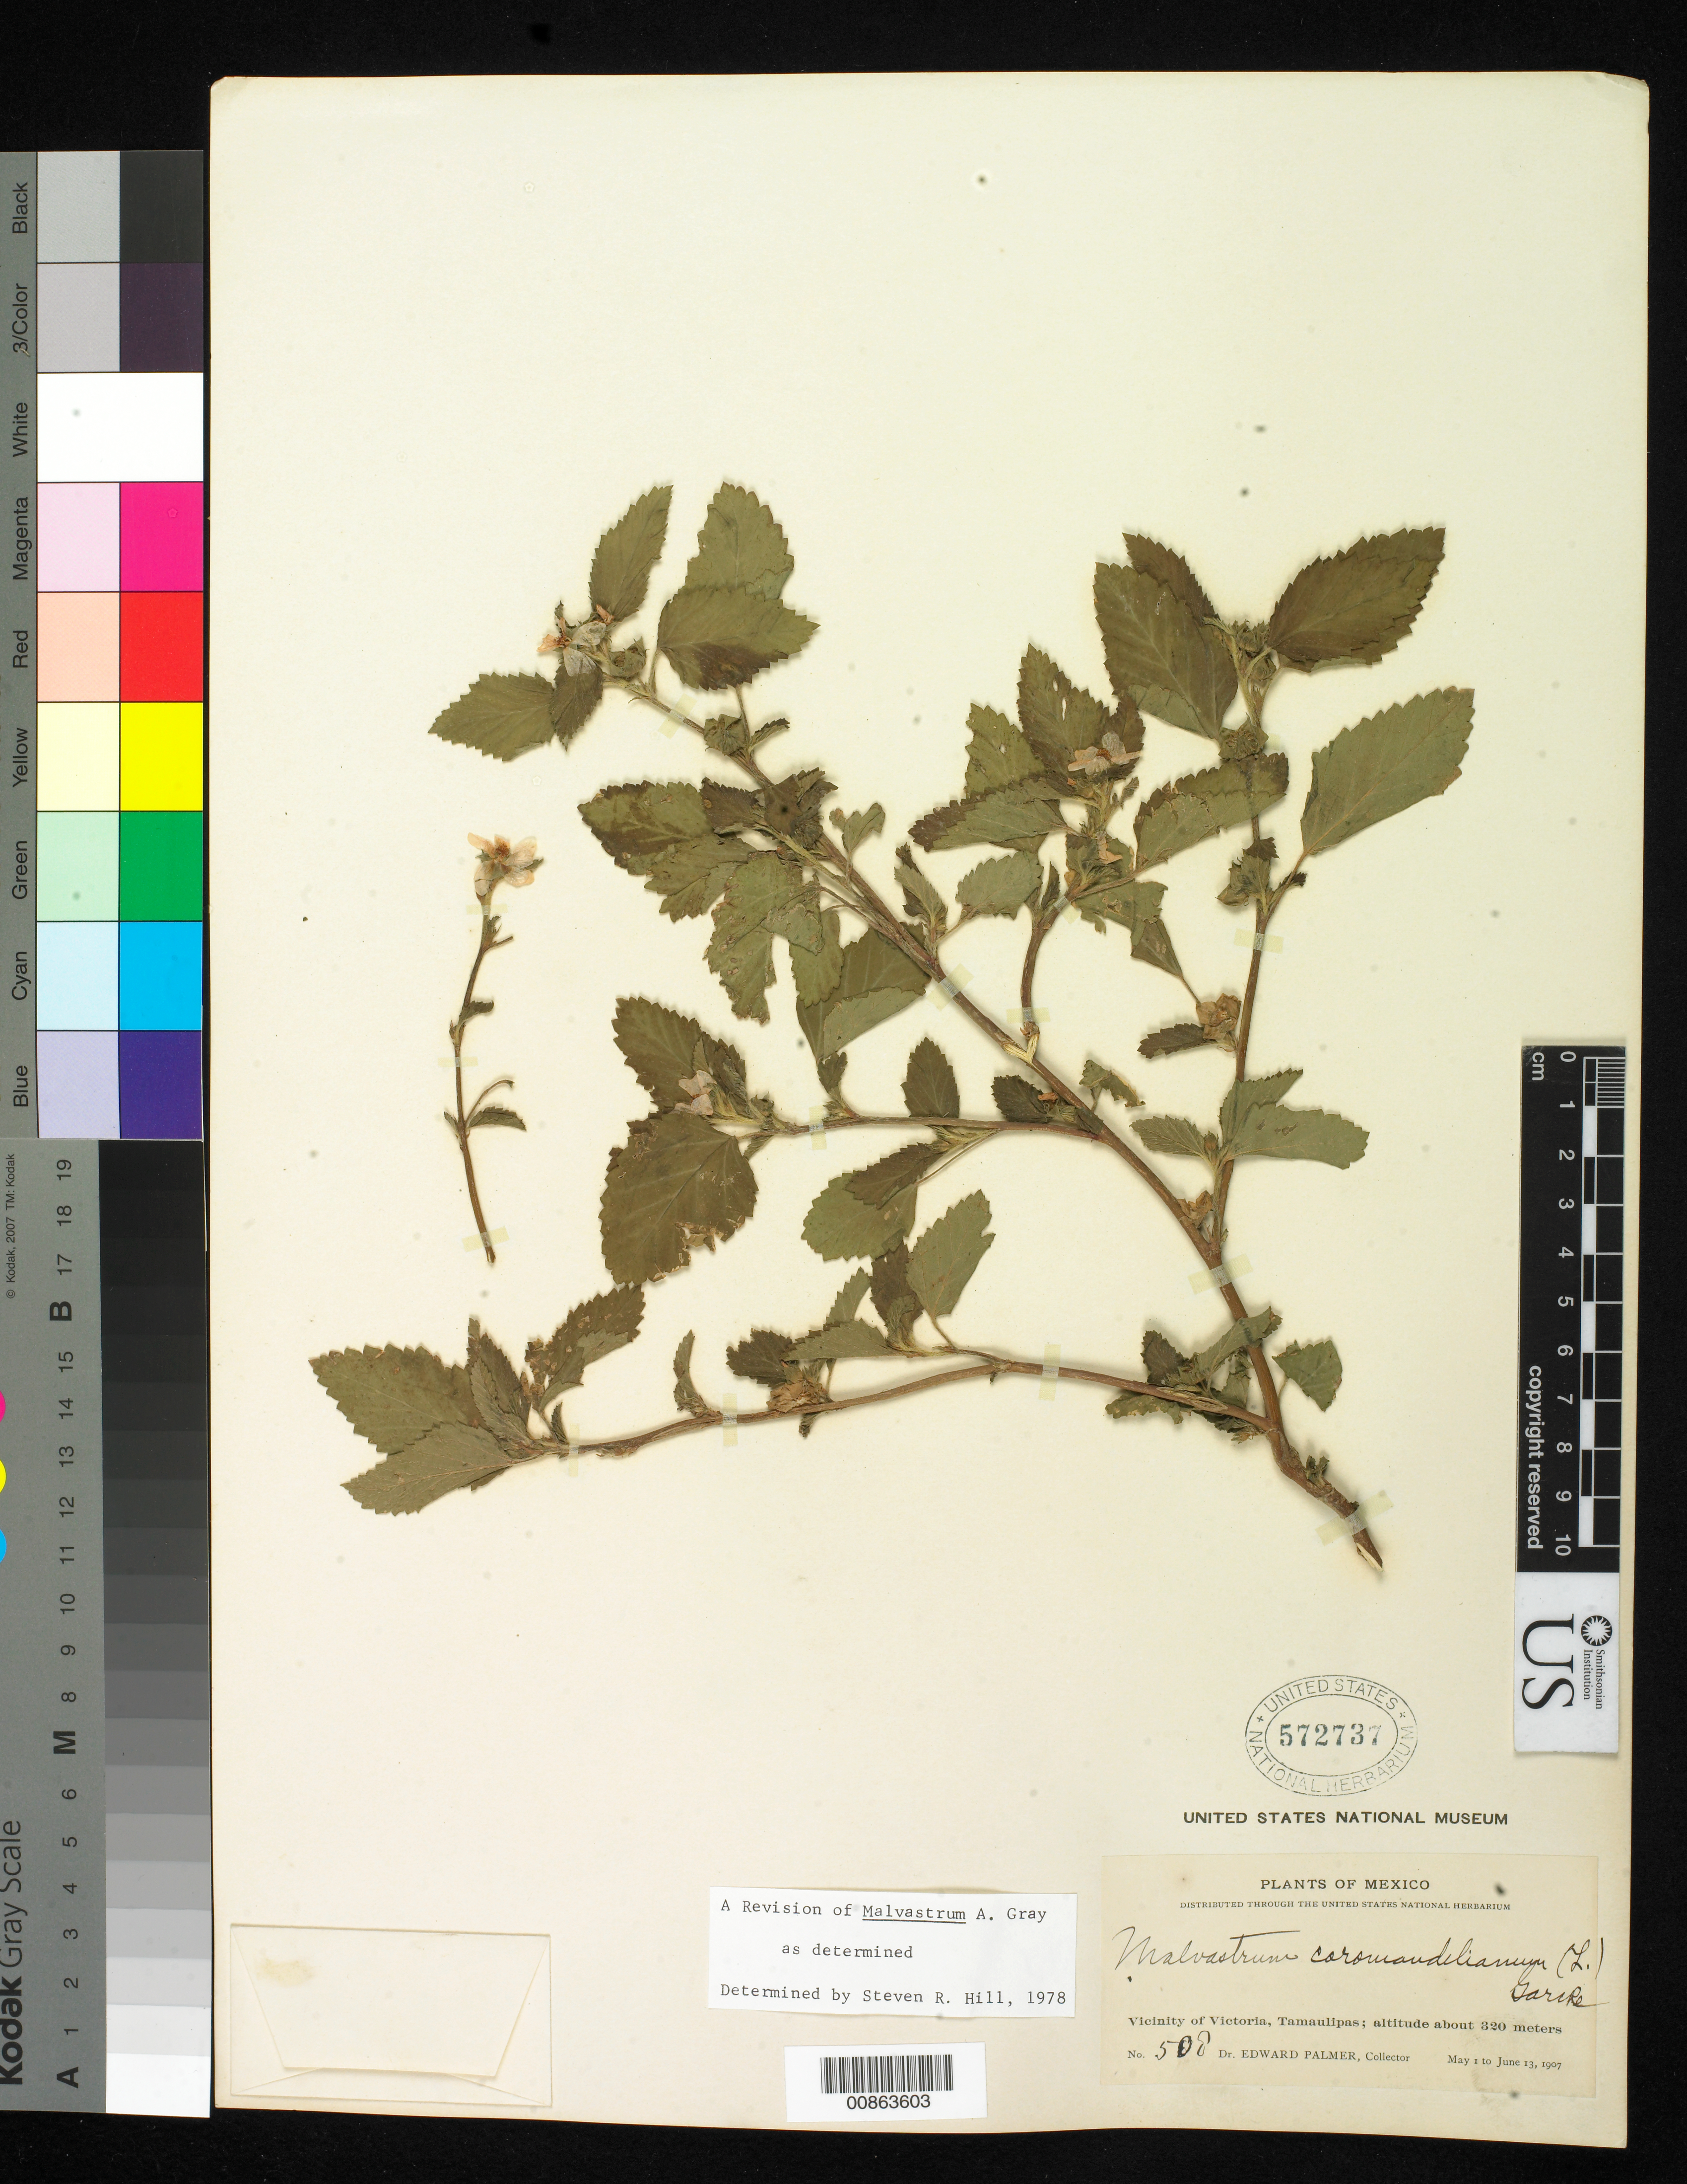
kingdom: Plantae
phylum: Tracheophyta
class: Magnoliopsida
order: Malvales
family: Malvaceae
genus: Malvastrum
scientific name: Malvastrum coromandelianum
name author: (L.) Garcke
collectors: E. Palmer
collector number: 508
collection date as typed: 01 May 1907 to 13 Jun 1907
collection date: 1907-05-01/1907-06-13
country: Mexico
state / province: Tamaulipas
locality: Vicinity of Victoria.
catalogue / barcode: US 572737